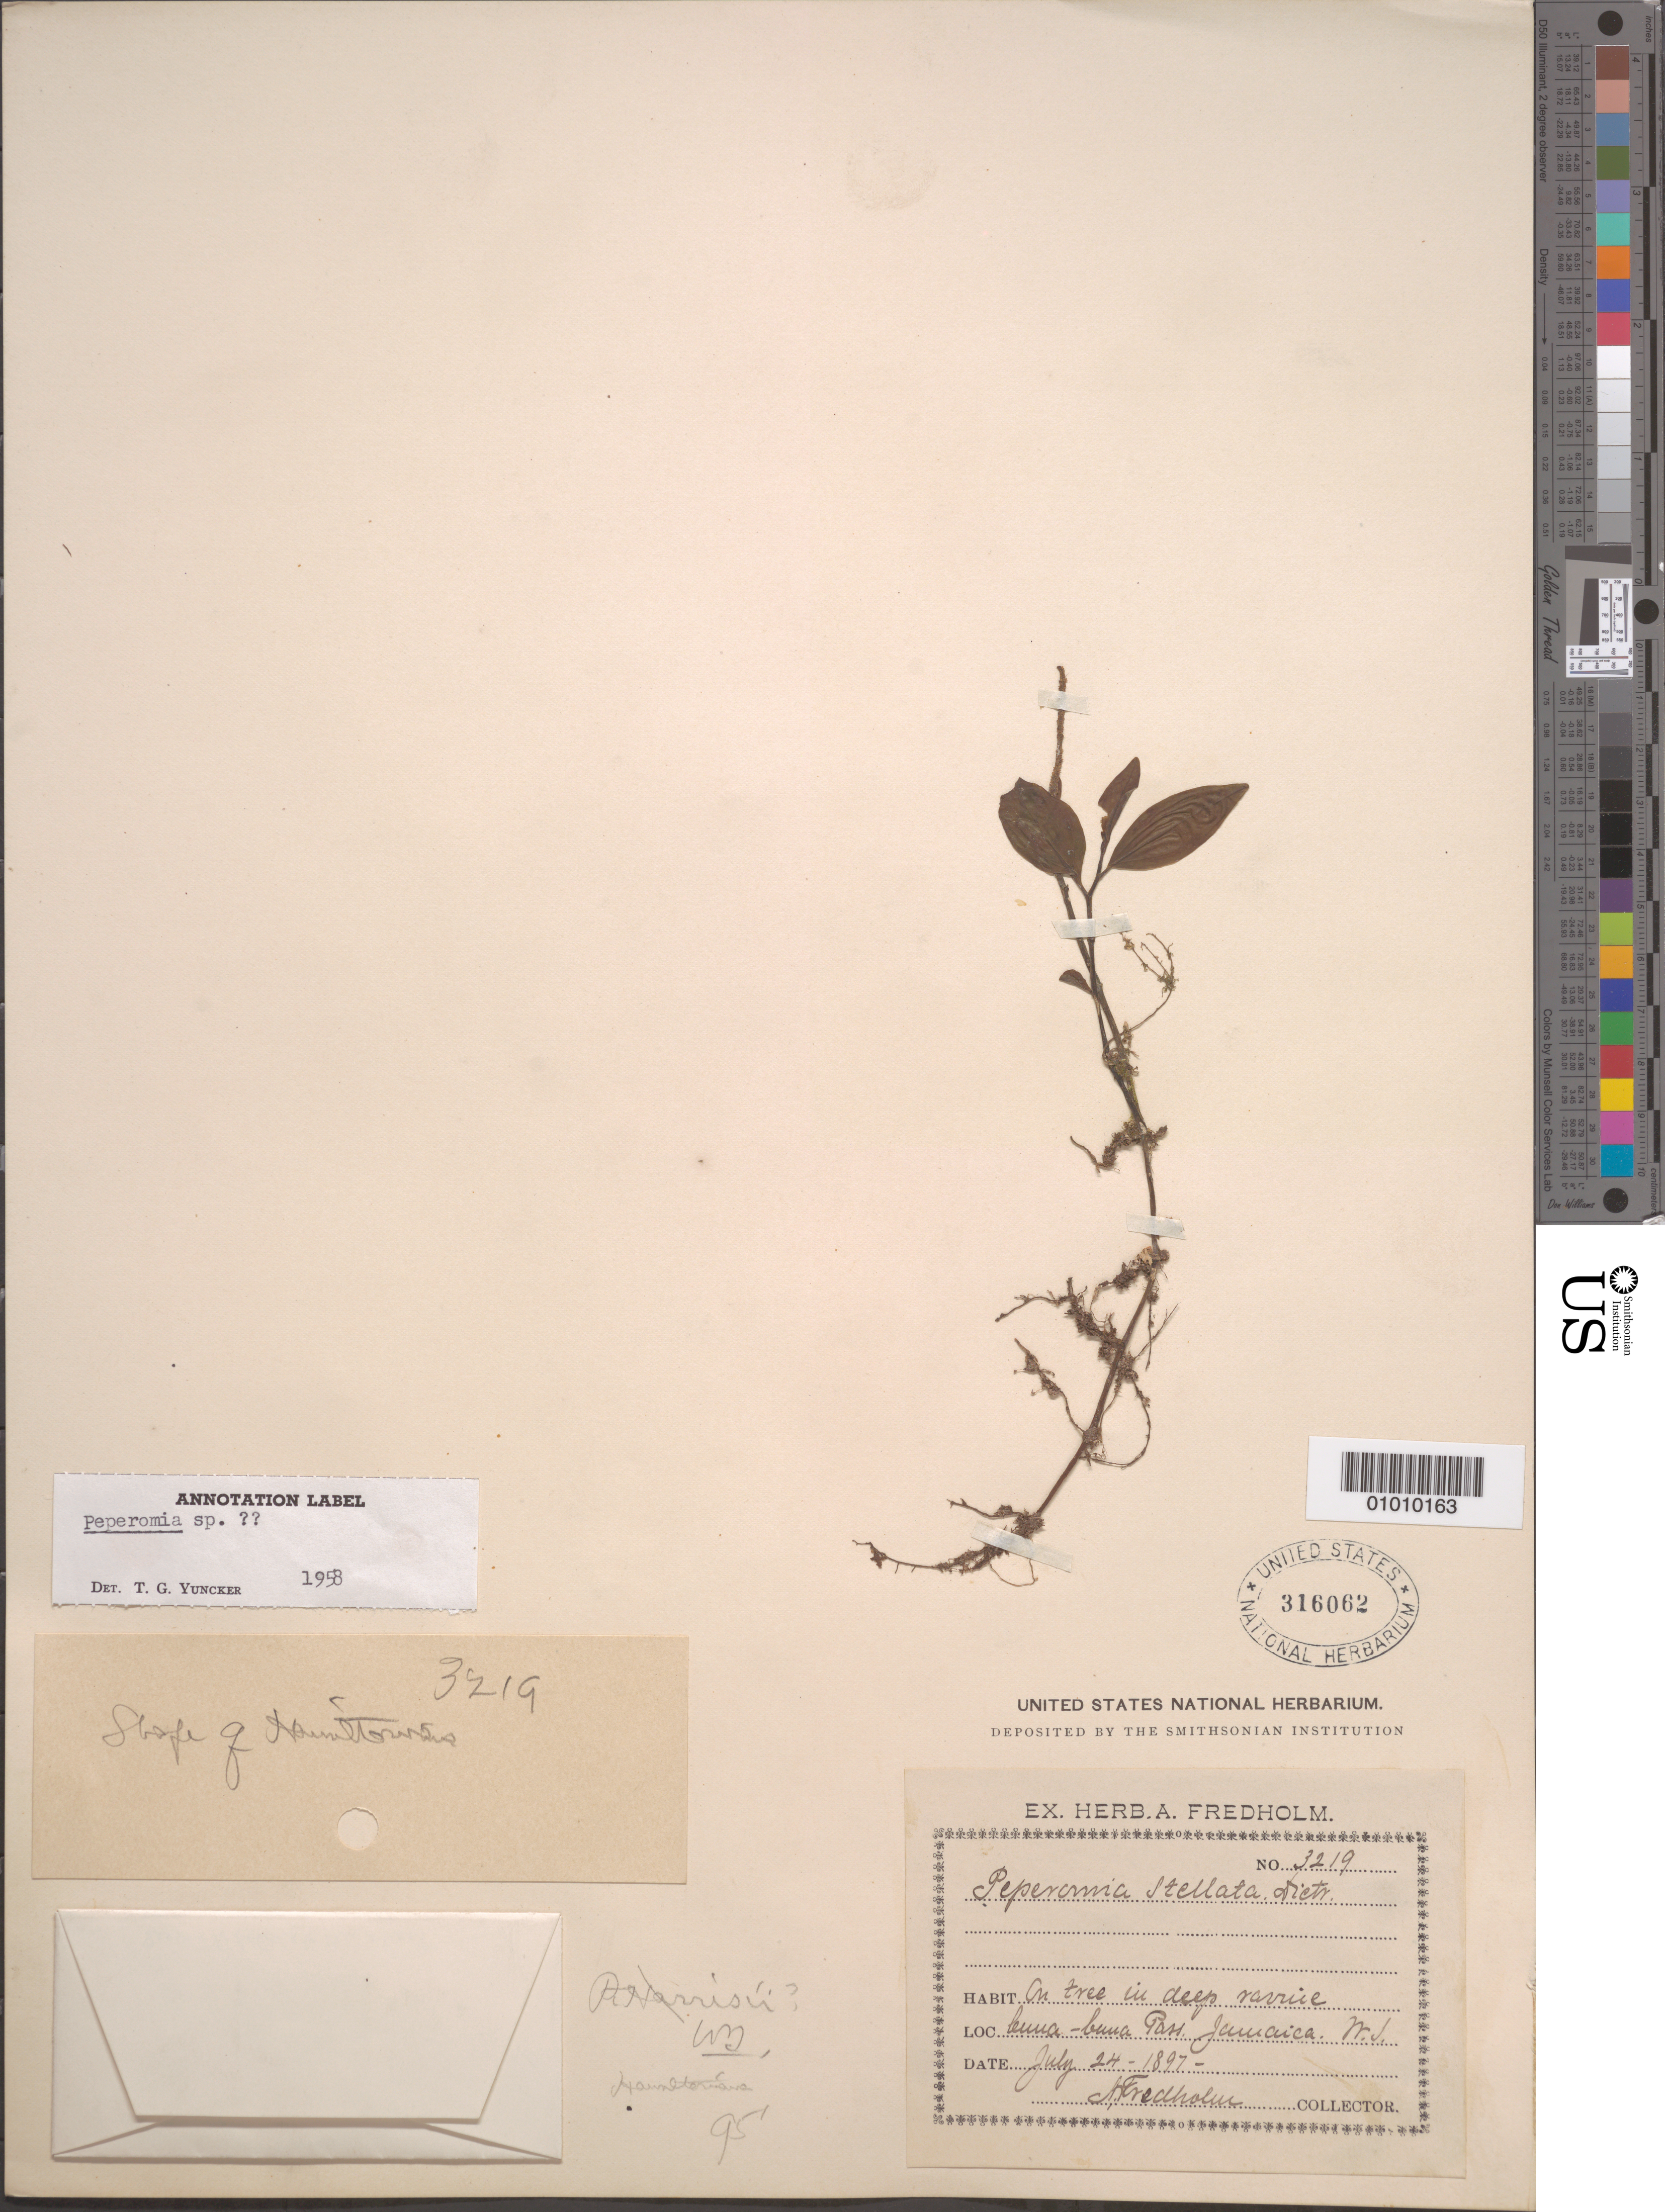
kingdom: Plantae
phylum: Tracheophyta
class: Magnoliopsida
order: Piperales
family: Piperaceae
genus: Peperomia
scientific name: Peperomia hamiltoniana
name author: Miq.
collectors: A. Fredholm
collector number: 3219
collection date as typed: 24 Jul 1897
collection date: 1897-07-24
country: Jamaica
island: Jamaica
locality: On tree in deep ravine. Lina-Luna. Portland.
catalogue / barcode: US 316062